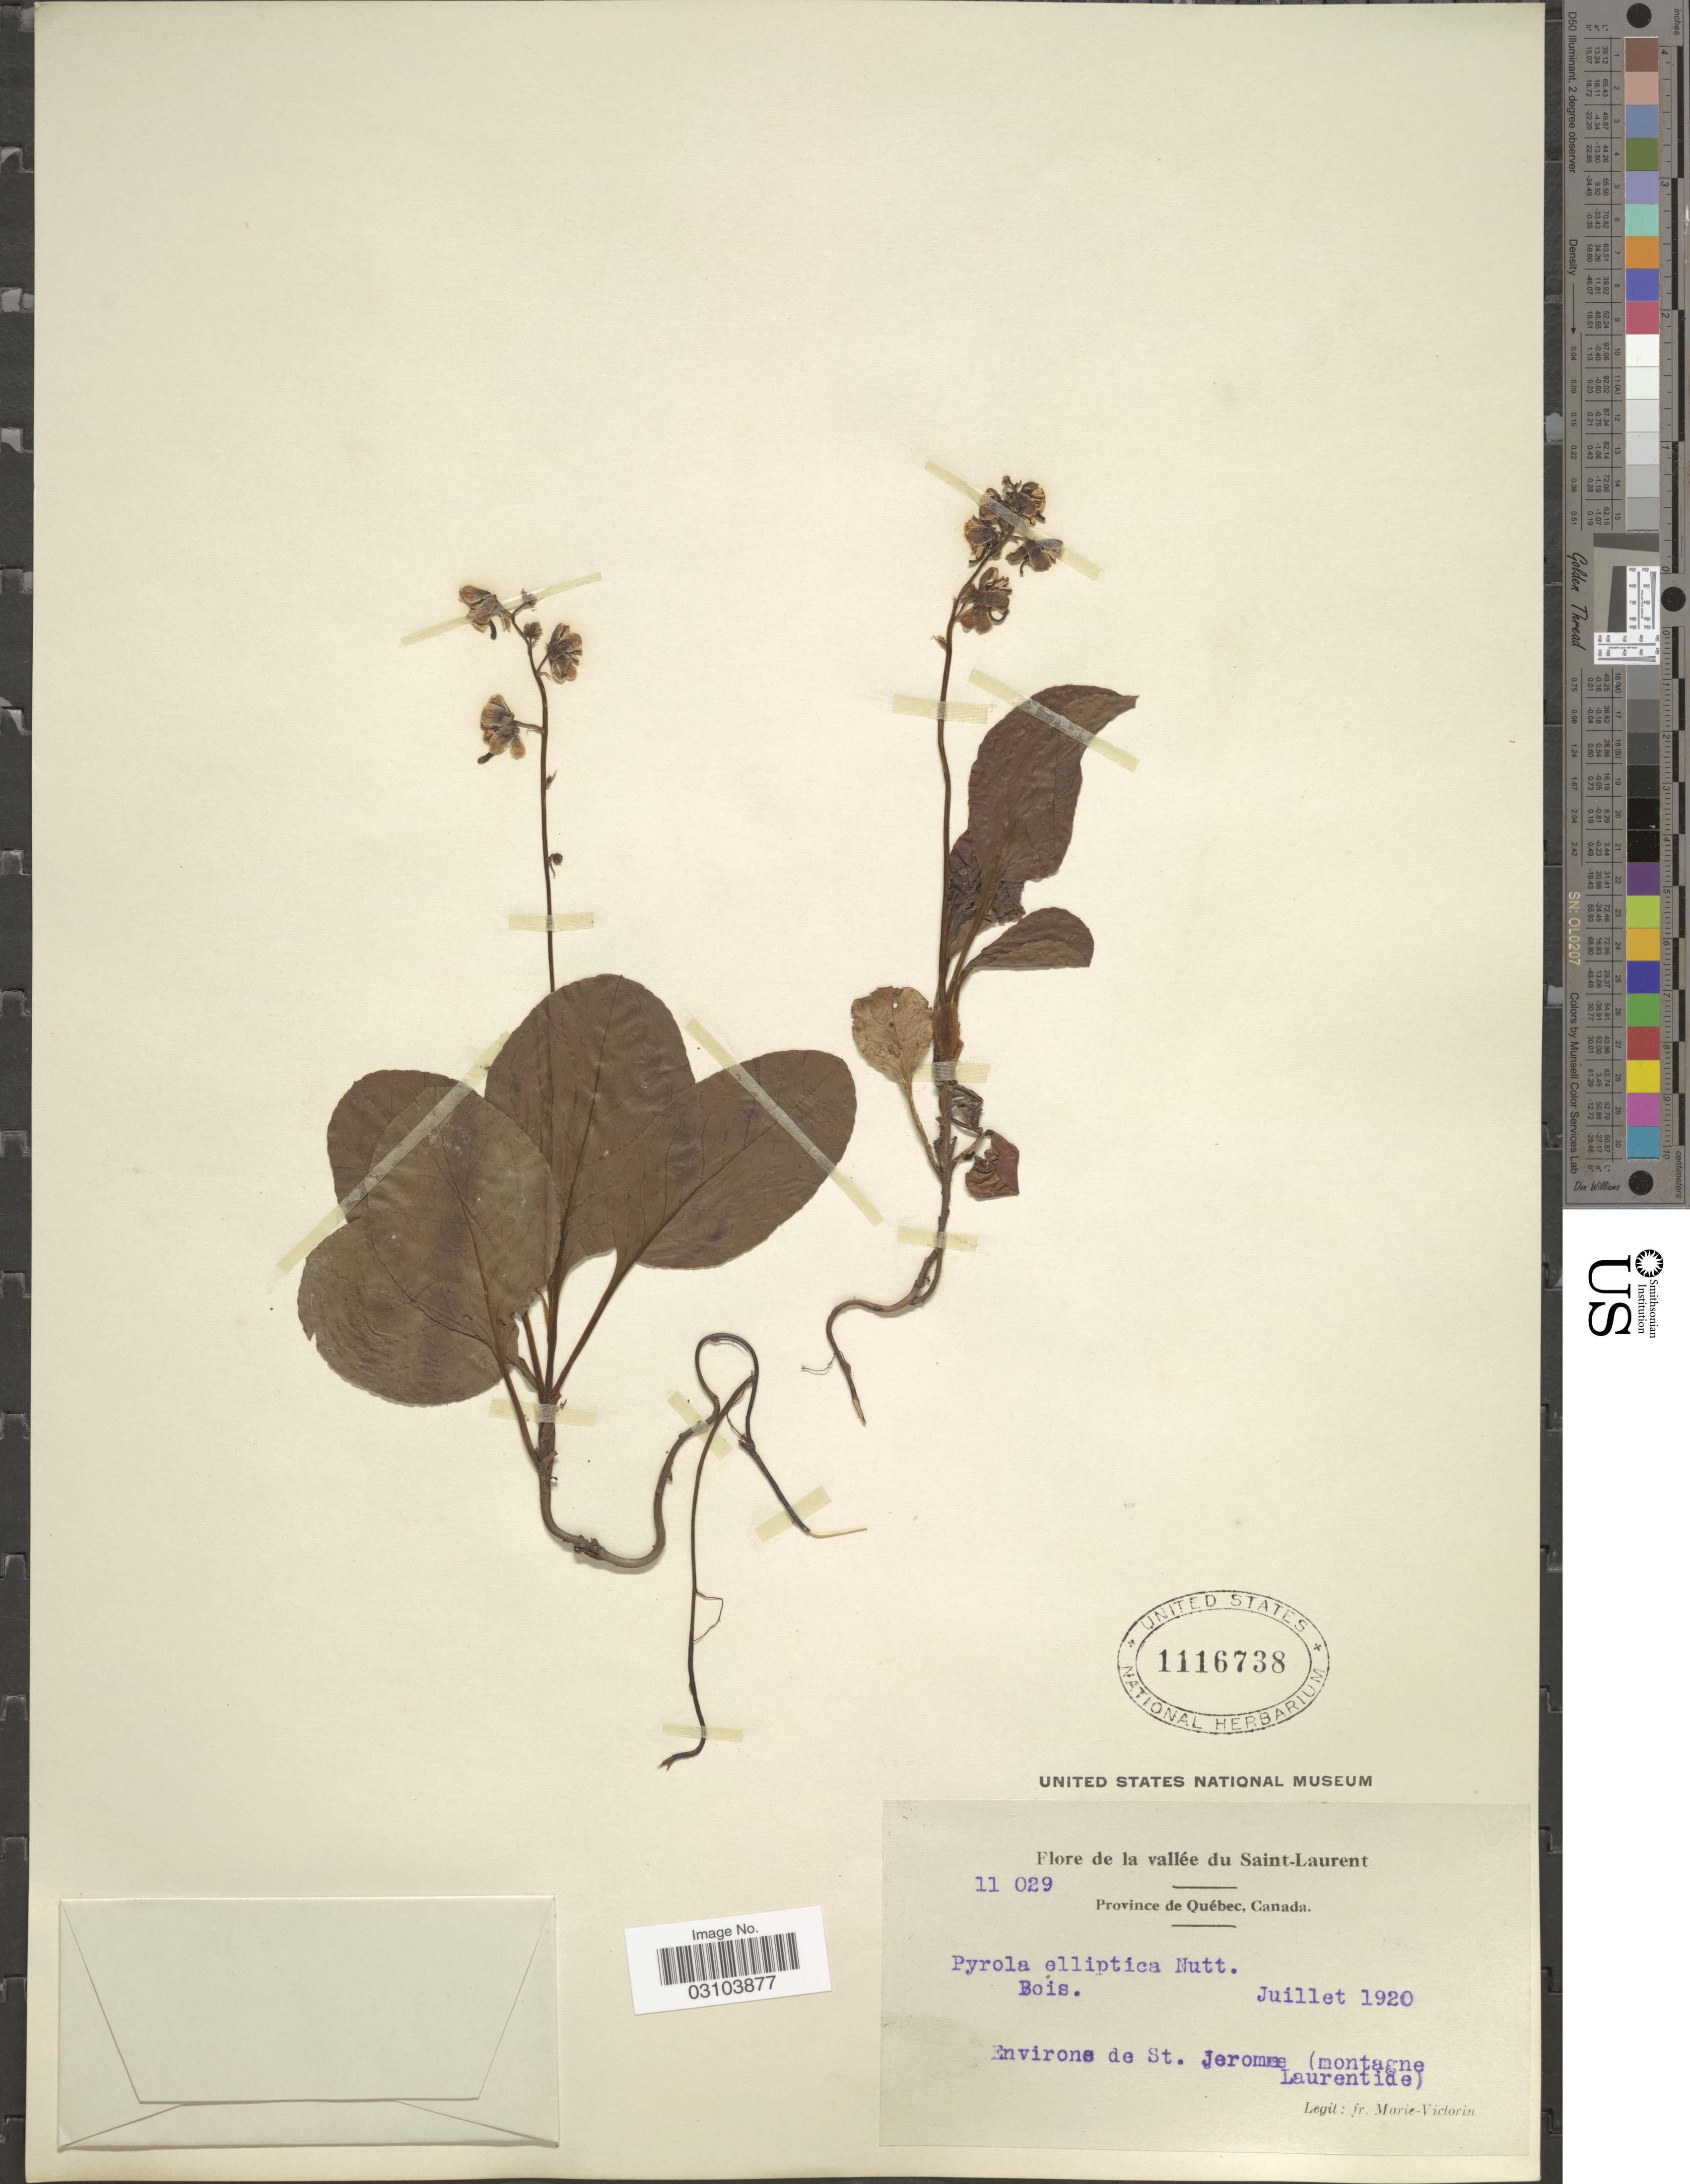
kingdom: Plantae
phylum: Tracheophyta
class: Magnoliopsida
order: Ericales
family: Ericaceae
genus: Pyrola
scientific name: Pyrola elliptica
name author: Nutt.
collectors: F. Marie-Victorin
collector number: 11029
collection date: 1920-07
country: Canada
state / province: Quebec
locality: La vallée du Saint-Laurent. Province de Québec. Environs de St. Jerome (montagne Laurentide).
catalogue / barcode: US 1116738